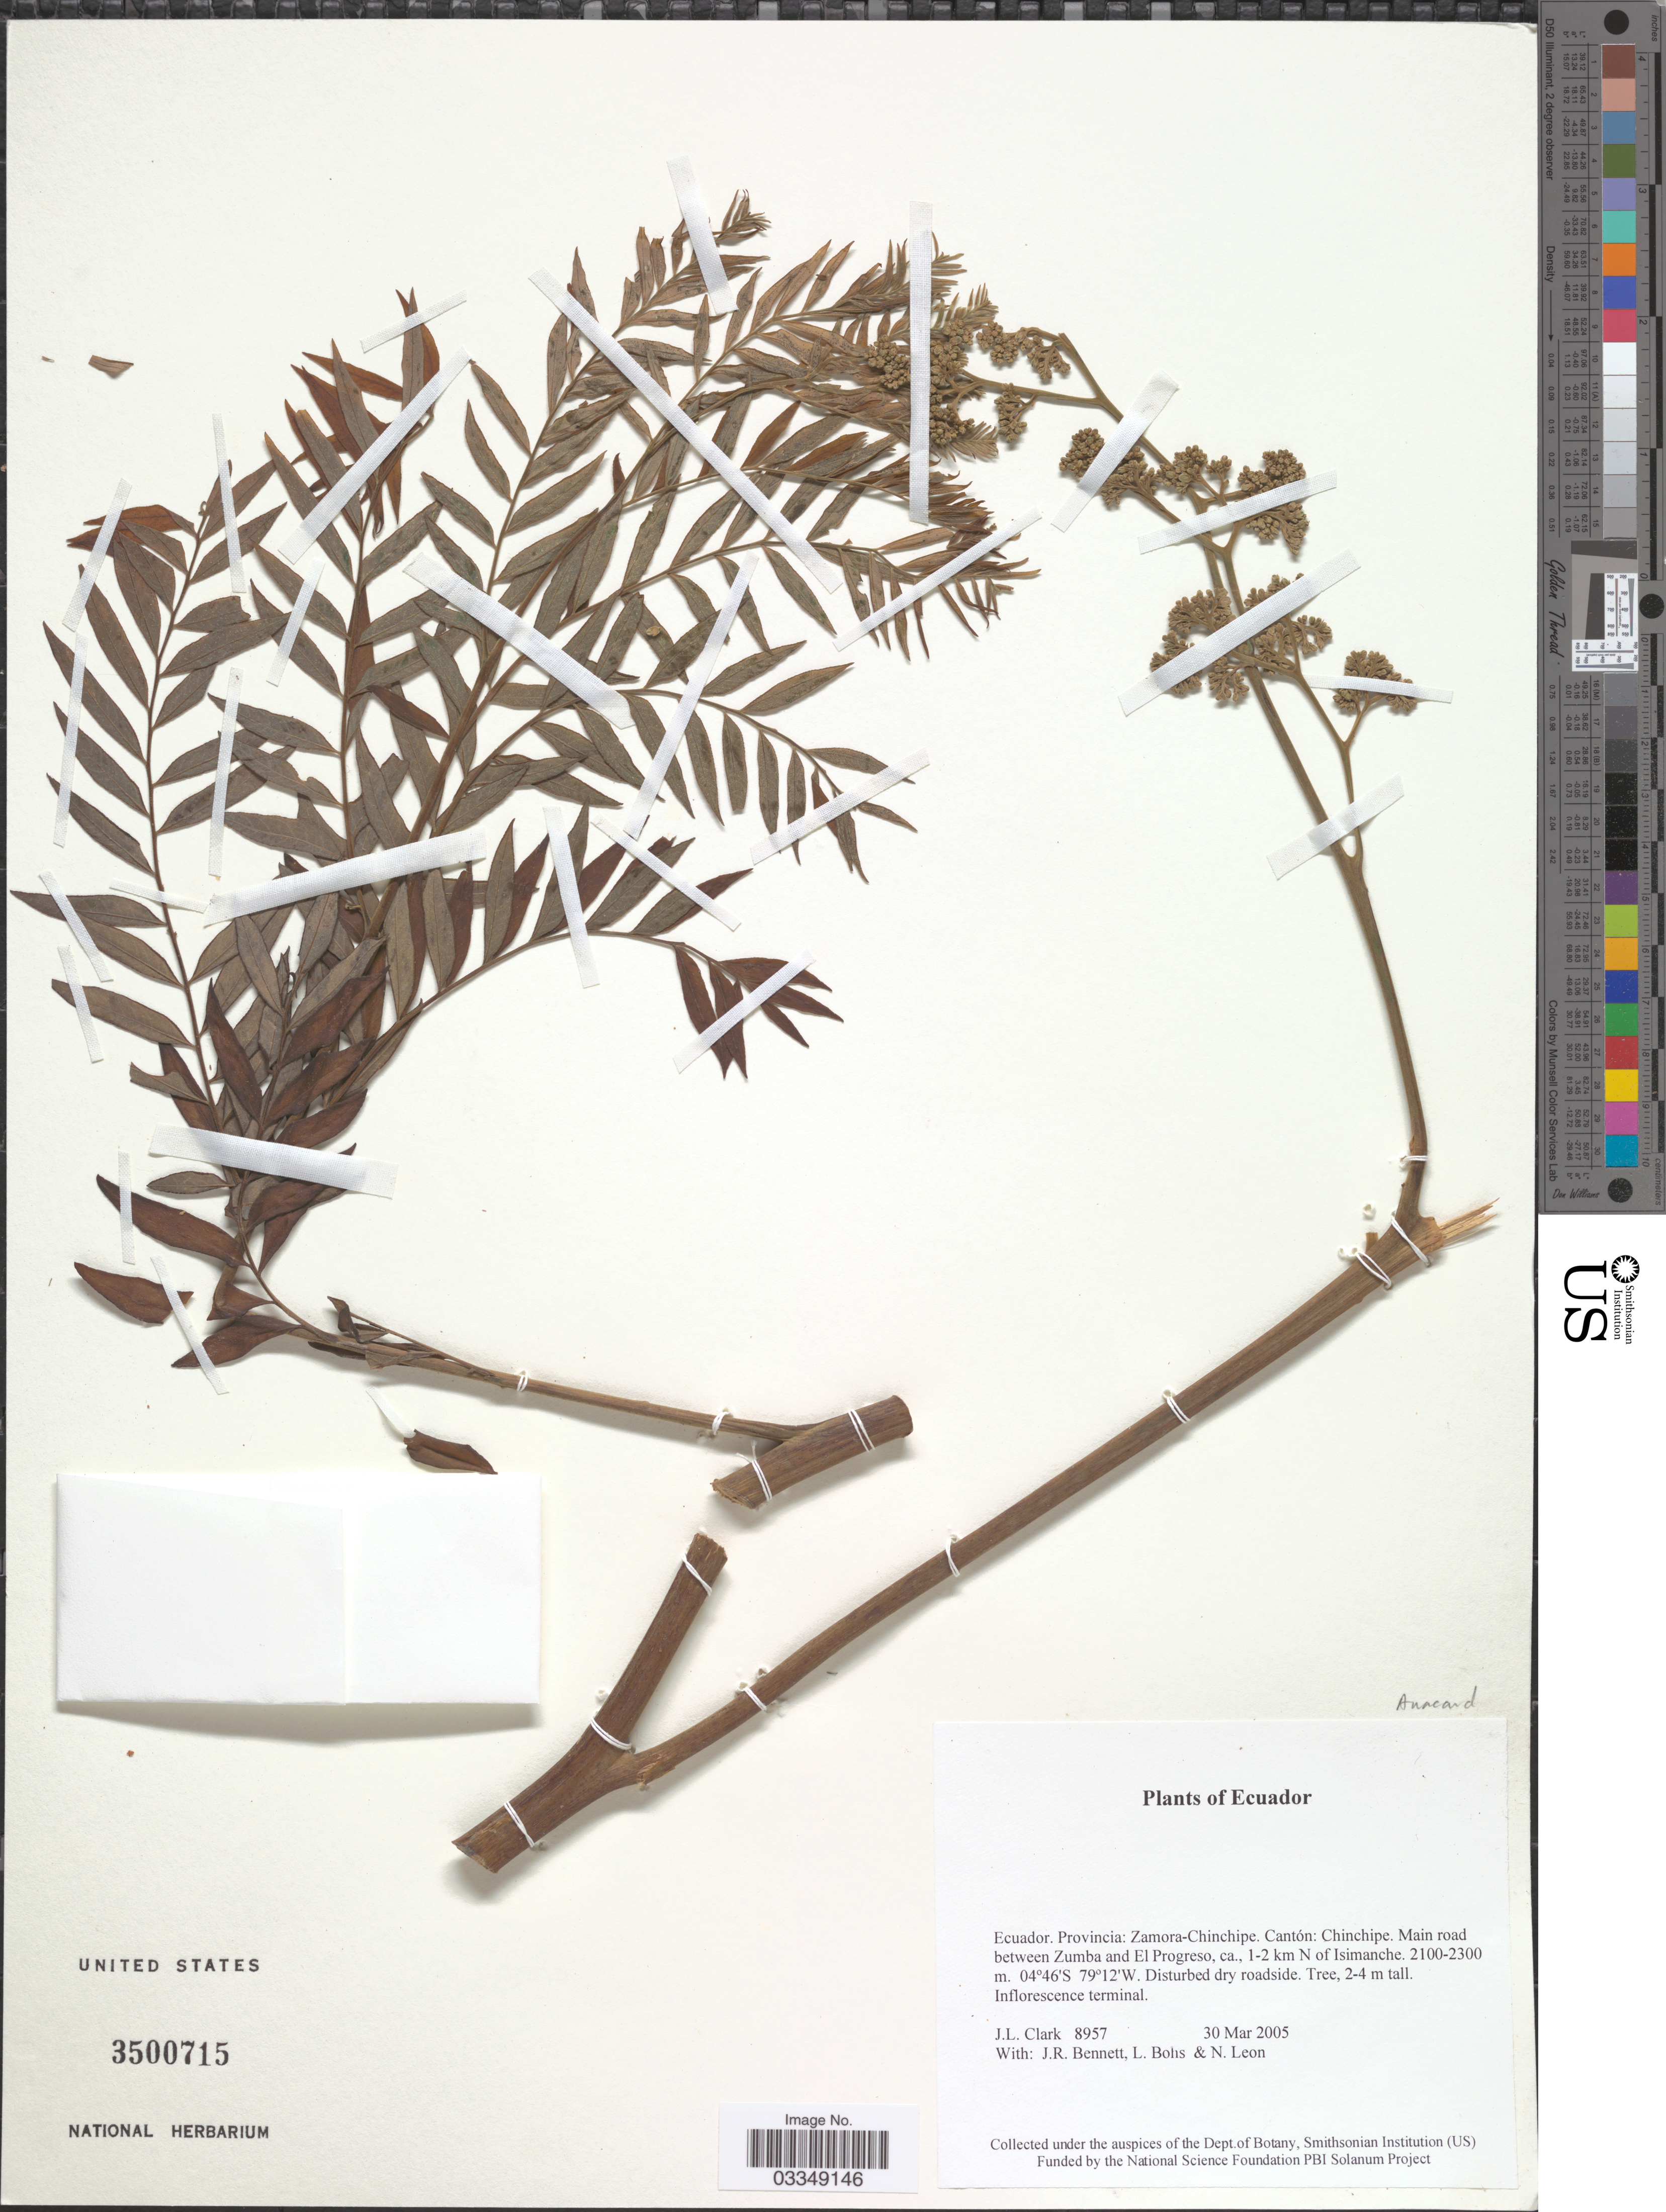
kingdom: Plantae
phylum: Tracheophyta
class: Magnoliopsida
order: Sapindales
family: Rutaceae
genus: Dictyoloma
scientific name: Dictyoloma vandellianum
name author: A. Juss.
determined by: Londoño-Echeverri, Y.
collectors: J. L. Clark, J. R. Bennett, L. A. Bohs & N. Leon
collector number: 8957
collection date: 2005-03-30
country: Ecuador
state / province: Zamora-Chinchipe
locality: Cantón: Chinchipe. Main road between Zumba and El Progreso, ca., 1-2 km N of Isimanche.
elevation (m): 2100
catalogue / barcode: US 3500715